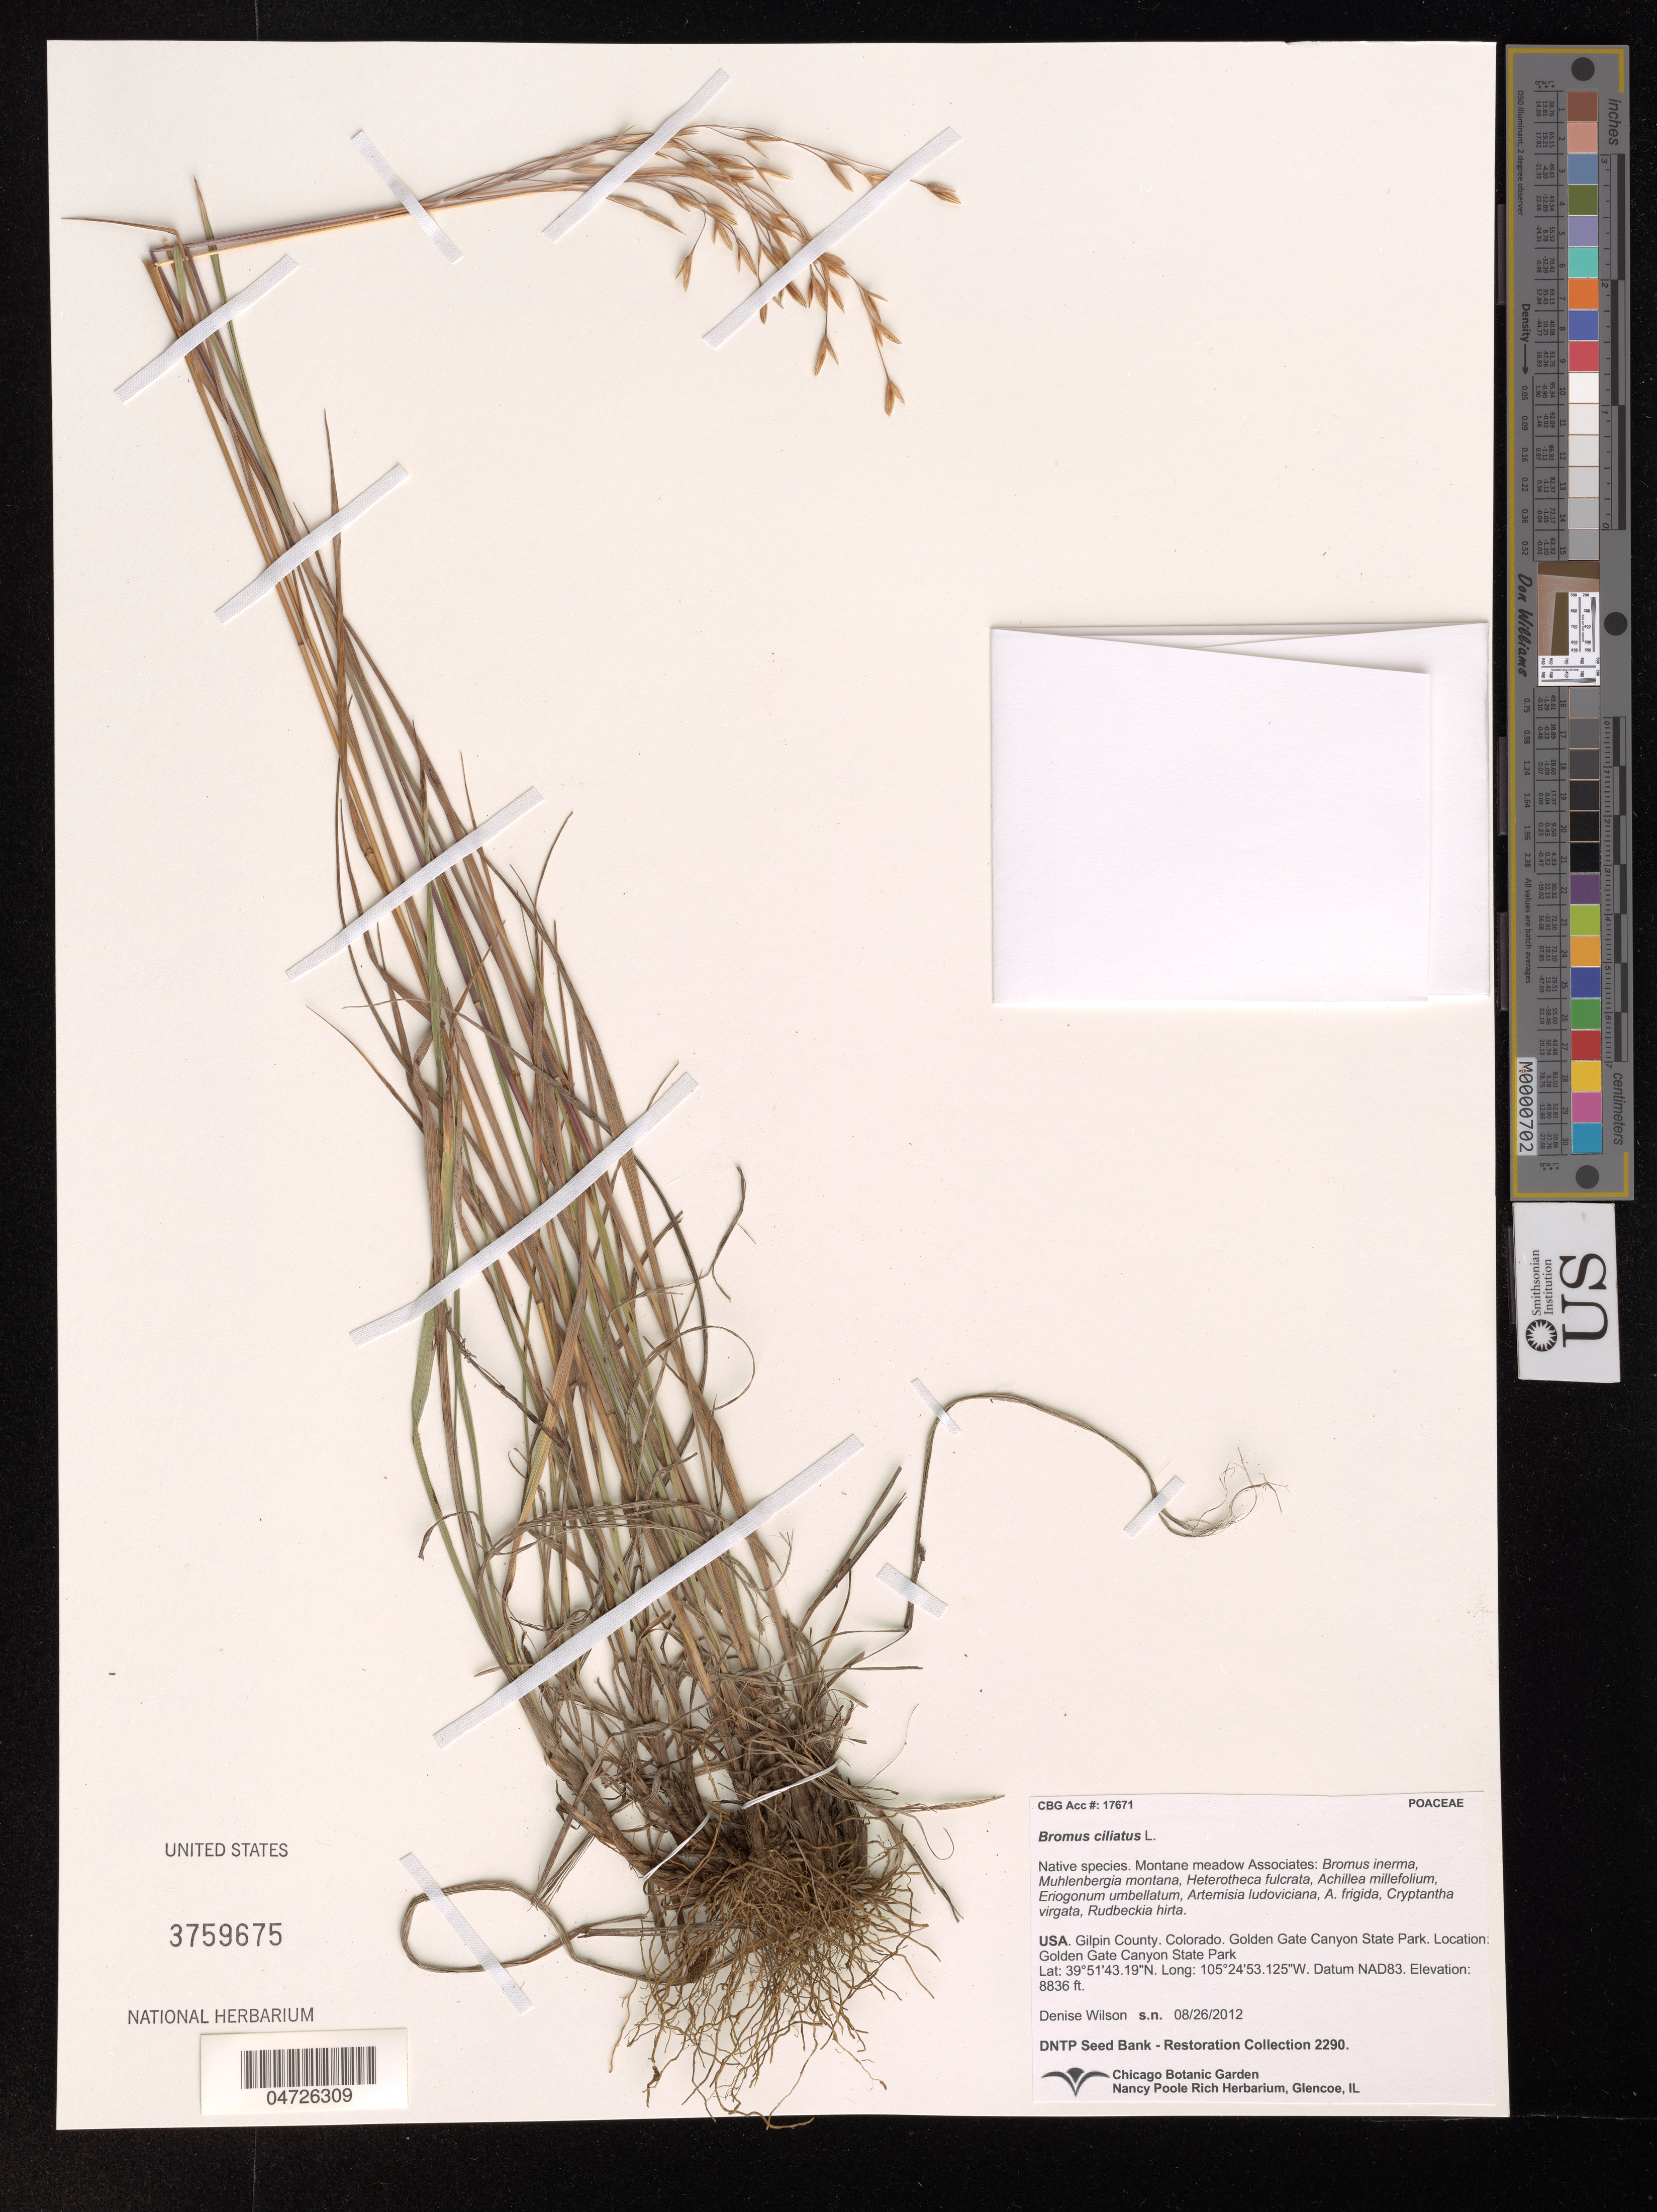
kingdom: Plantae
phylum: Tracheophyta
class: Liliopsida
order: Poales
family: Poaceae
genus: Bromus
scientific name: Bromus ciliatus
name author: L.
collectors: D. Wilson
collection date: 2012-08-26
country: United States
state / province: Colorado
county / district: Gilpin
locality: Gilpin County. Golden Gate Canyon State Park. Datum NAD83.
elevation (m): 2693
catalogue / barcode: US 3759675